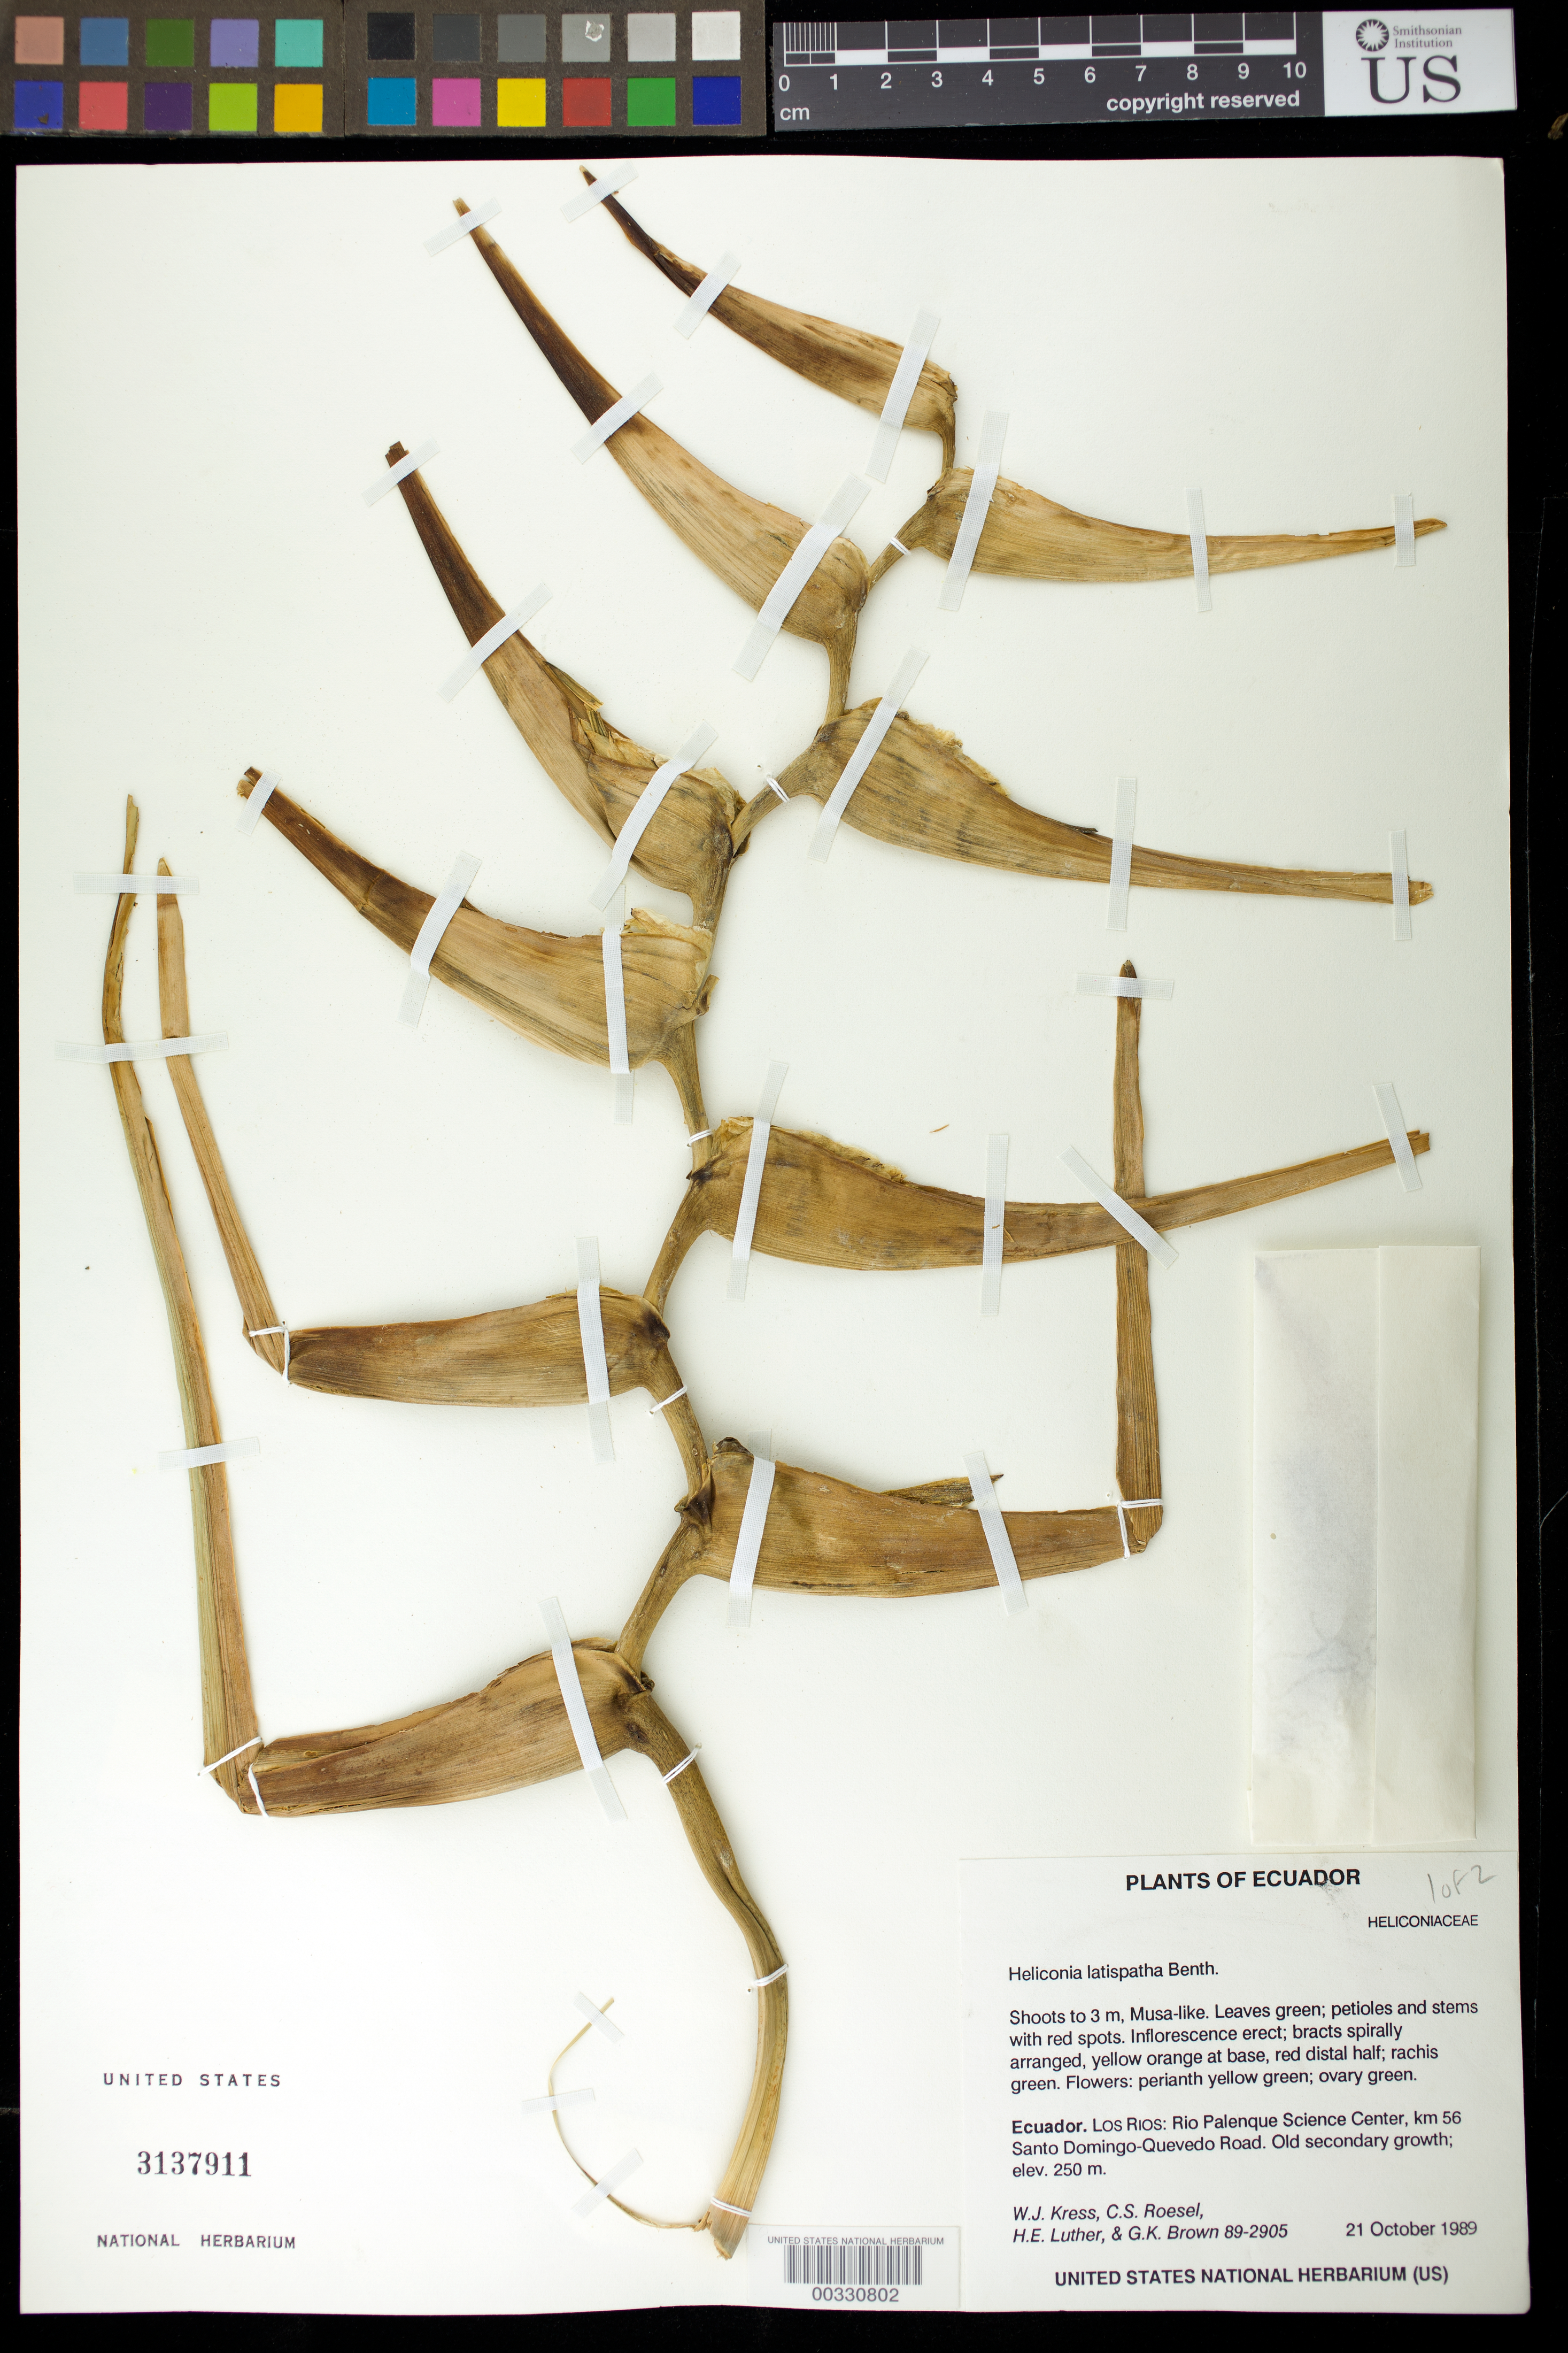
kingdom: Plantae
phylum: Tracheophyta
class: Liliopsida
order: Zingiberales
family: Heliconiaceae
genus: Heliconia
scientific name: Heliconia latispatha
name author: Benth.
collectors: W. J. Kress, C. S. Roesel, Harry E. Luther & G. K. Brown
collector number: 89-2905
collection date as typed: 21 Oct 1989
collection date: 1989-10-21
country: Ecuador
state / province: Los Ríos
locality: Rio palenque science center, km 56 Santo Domingo-Quevedo road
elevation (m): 250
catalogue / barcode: US 3137911